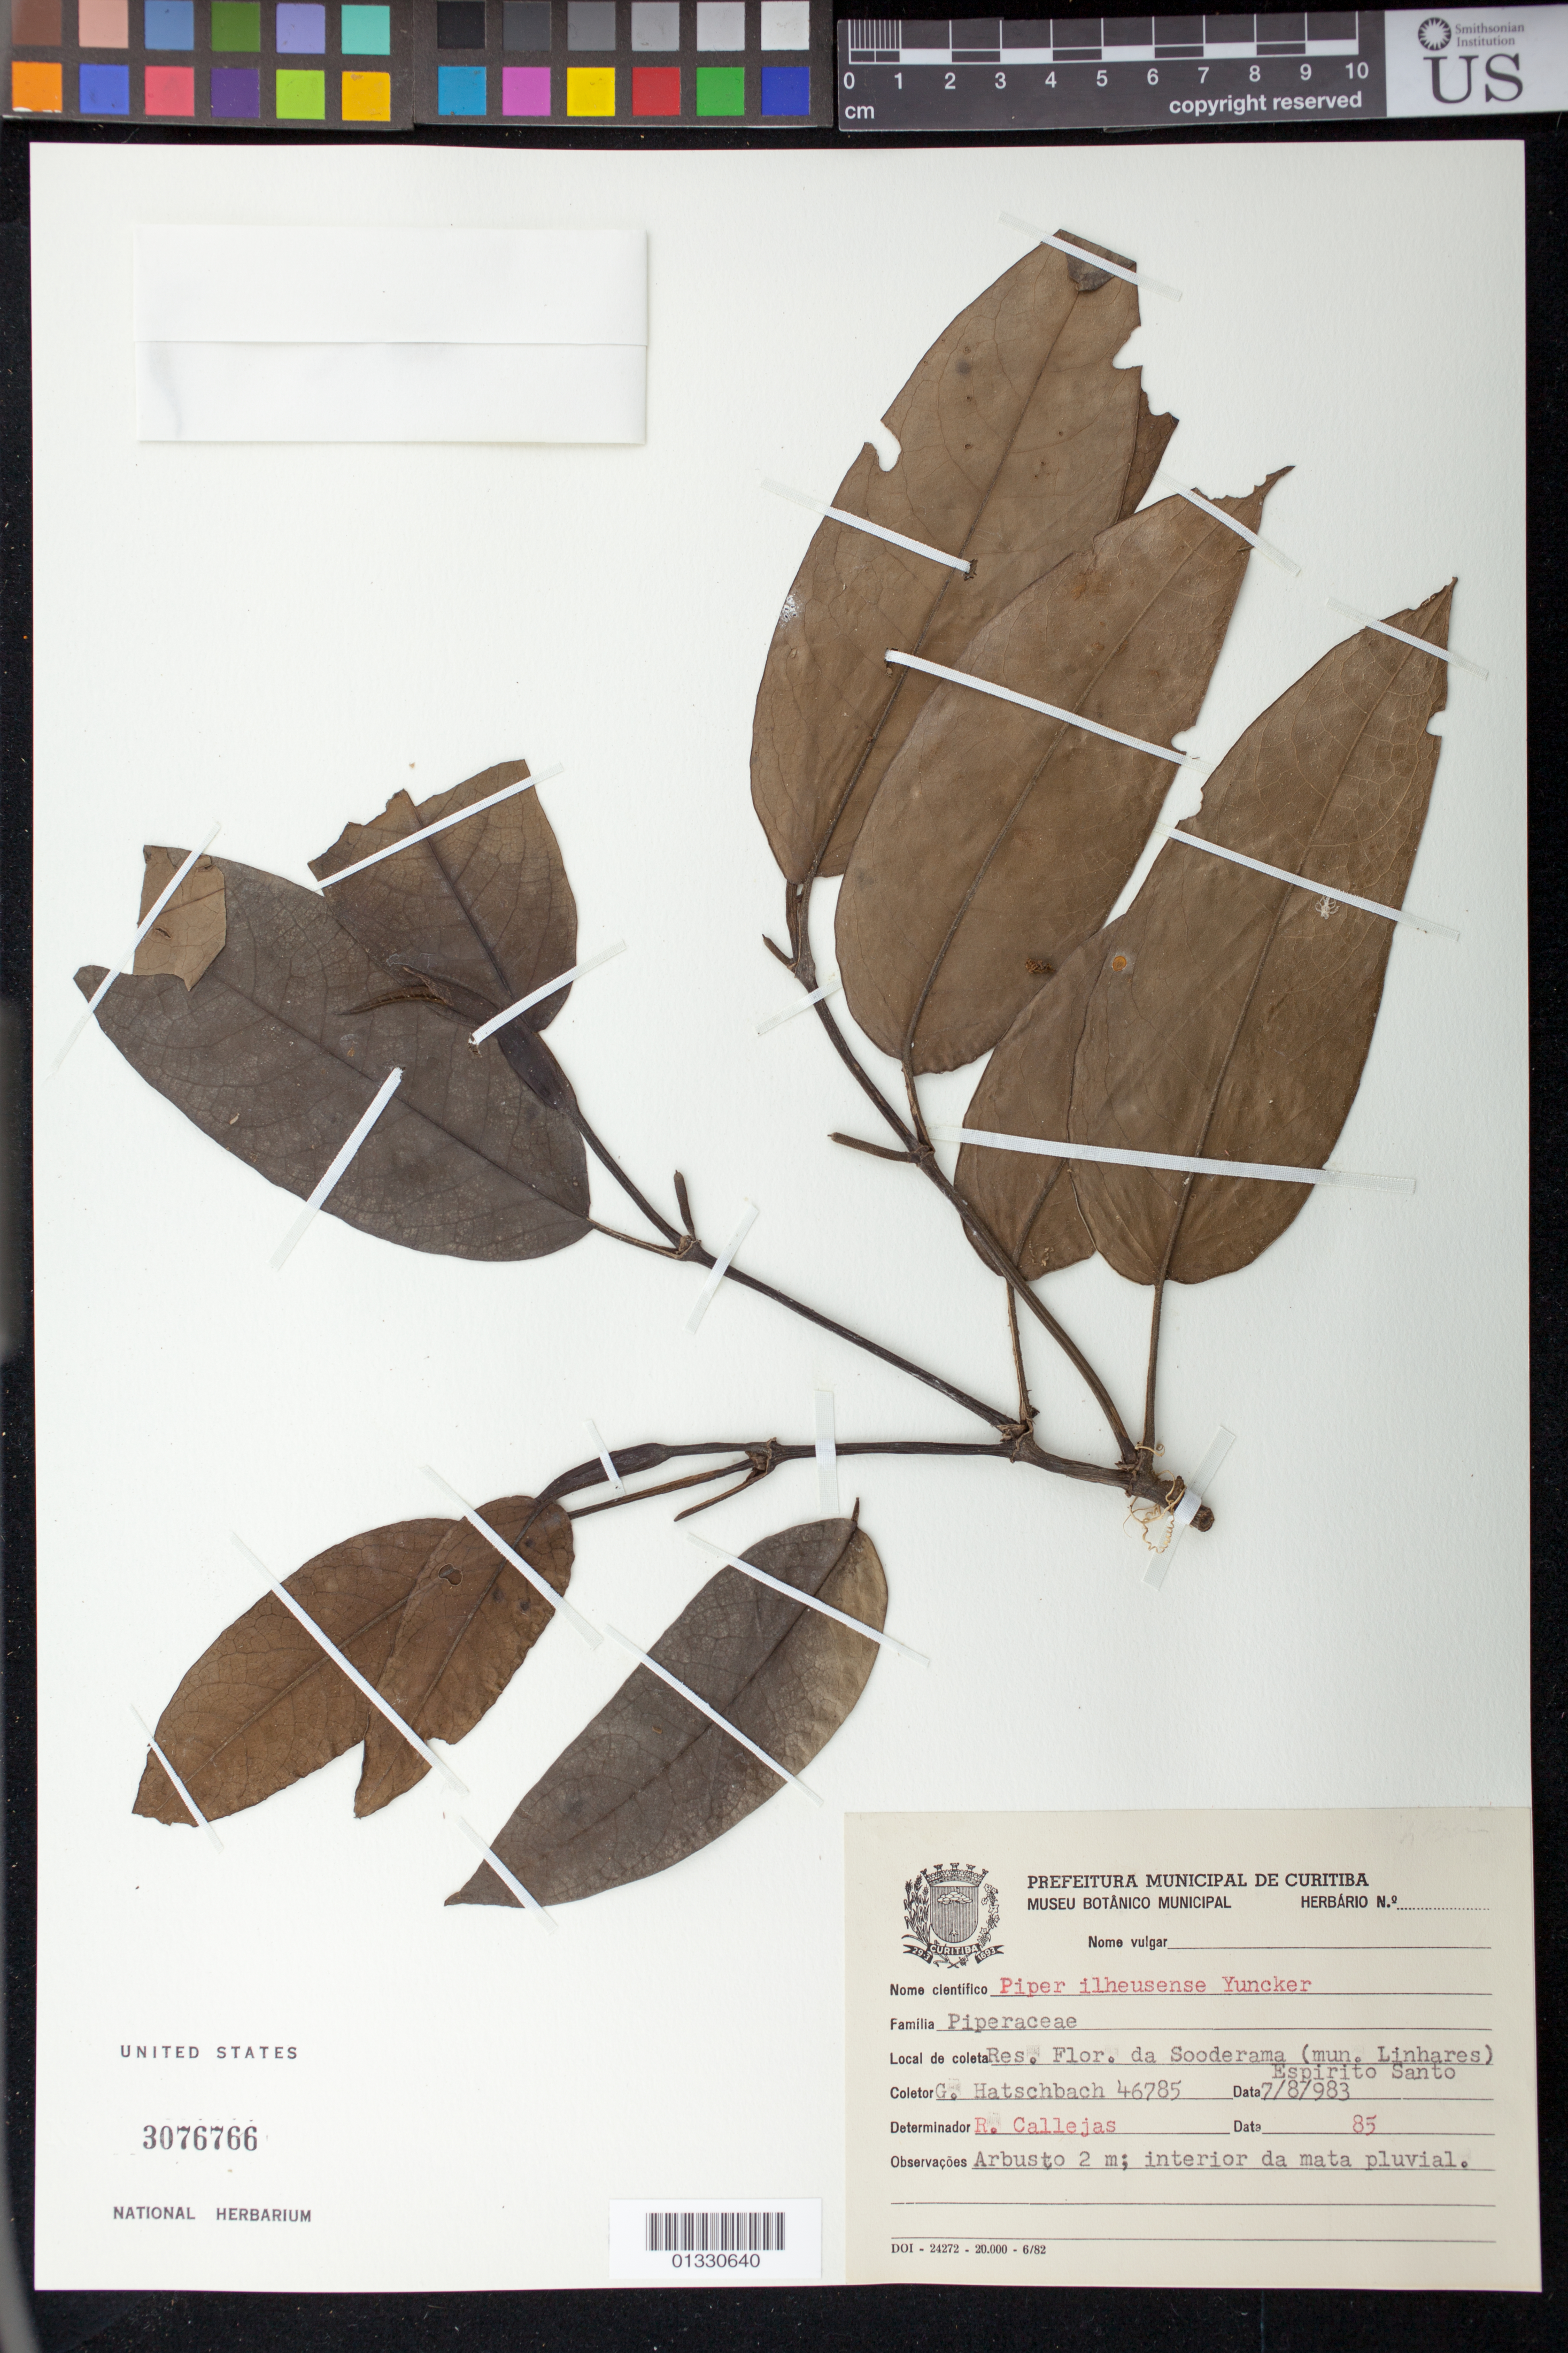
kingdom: Plantae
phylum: Tracheophyta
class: Magnoliopsida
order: Piperales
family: Piperaceae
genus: Piper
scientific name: Piper ilheusense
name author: Yunck.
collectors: G. Hatschbach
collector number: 46785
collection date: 1983-08-07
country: Brazil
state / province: Espírito Santo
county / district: Linhares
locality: Res. Flor. da Sooderama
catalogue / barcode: US 3076766